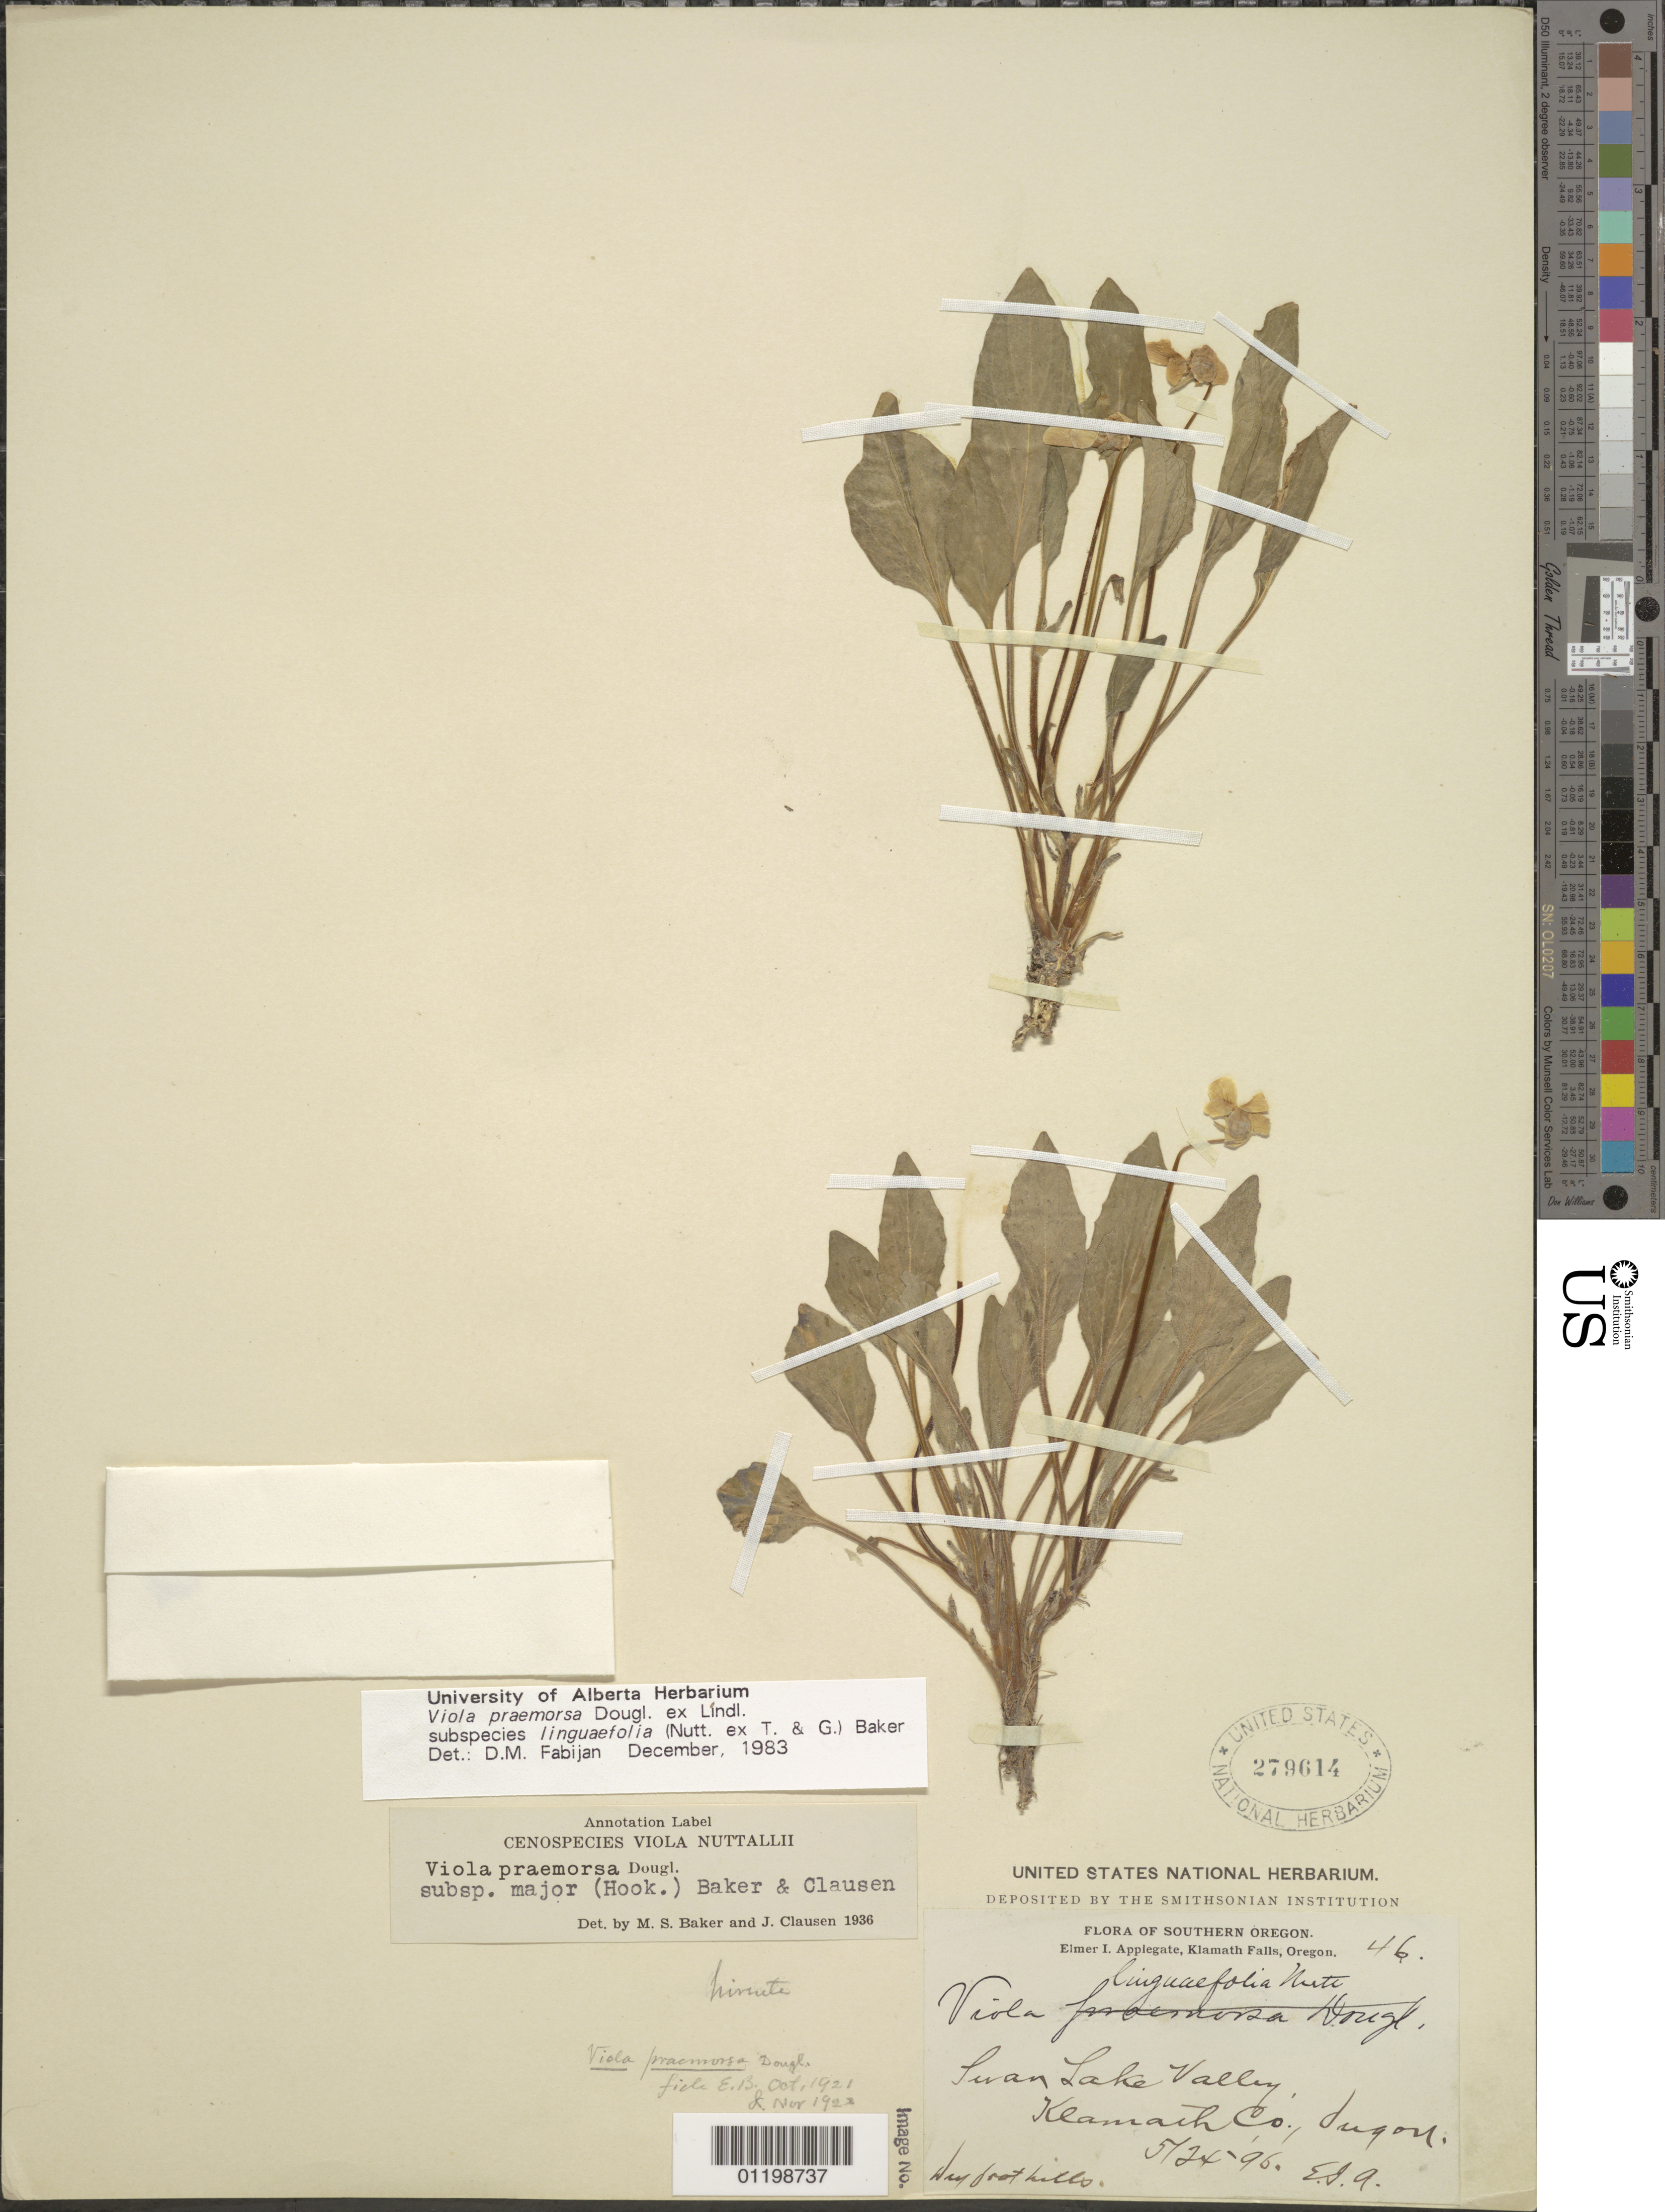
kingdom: Plantae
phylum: Tracheophyta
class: Magnoliopsida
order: Malpighiales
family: Violaceae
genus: Viola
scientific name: Viola praemorsa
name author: Douglas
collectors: E. I. Applegate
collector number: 46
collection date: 1896-05-24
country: United States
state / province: Oregon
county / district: Klamath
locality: Swan Lake Valley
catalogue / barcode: US 279614